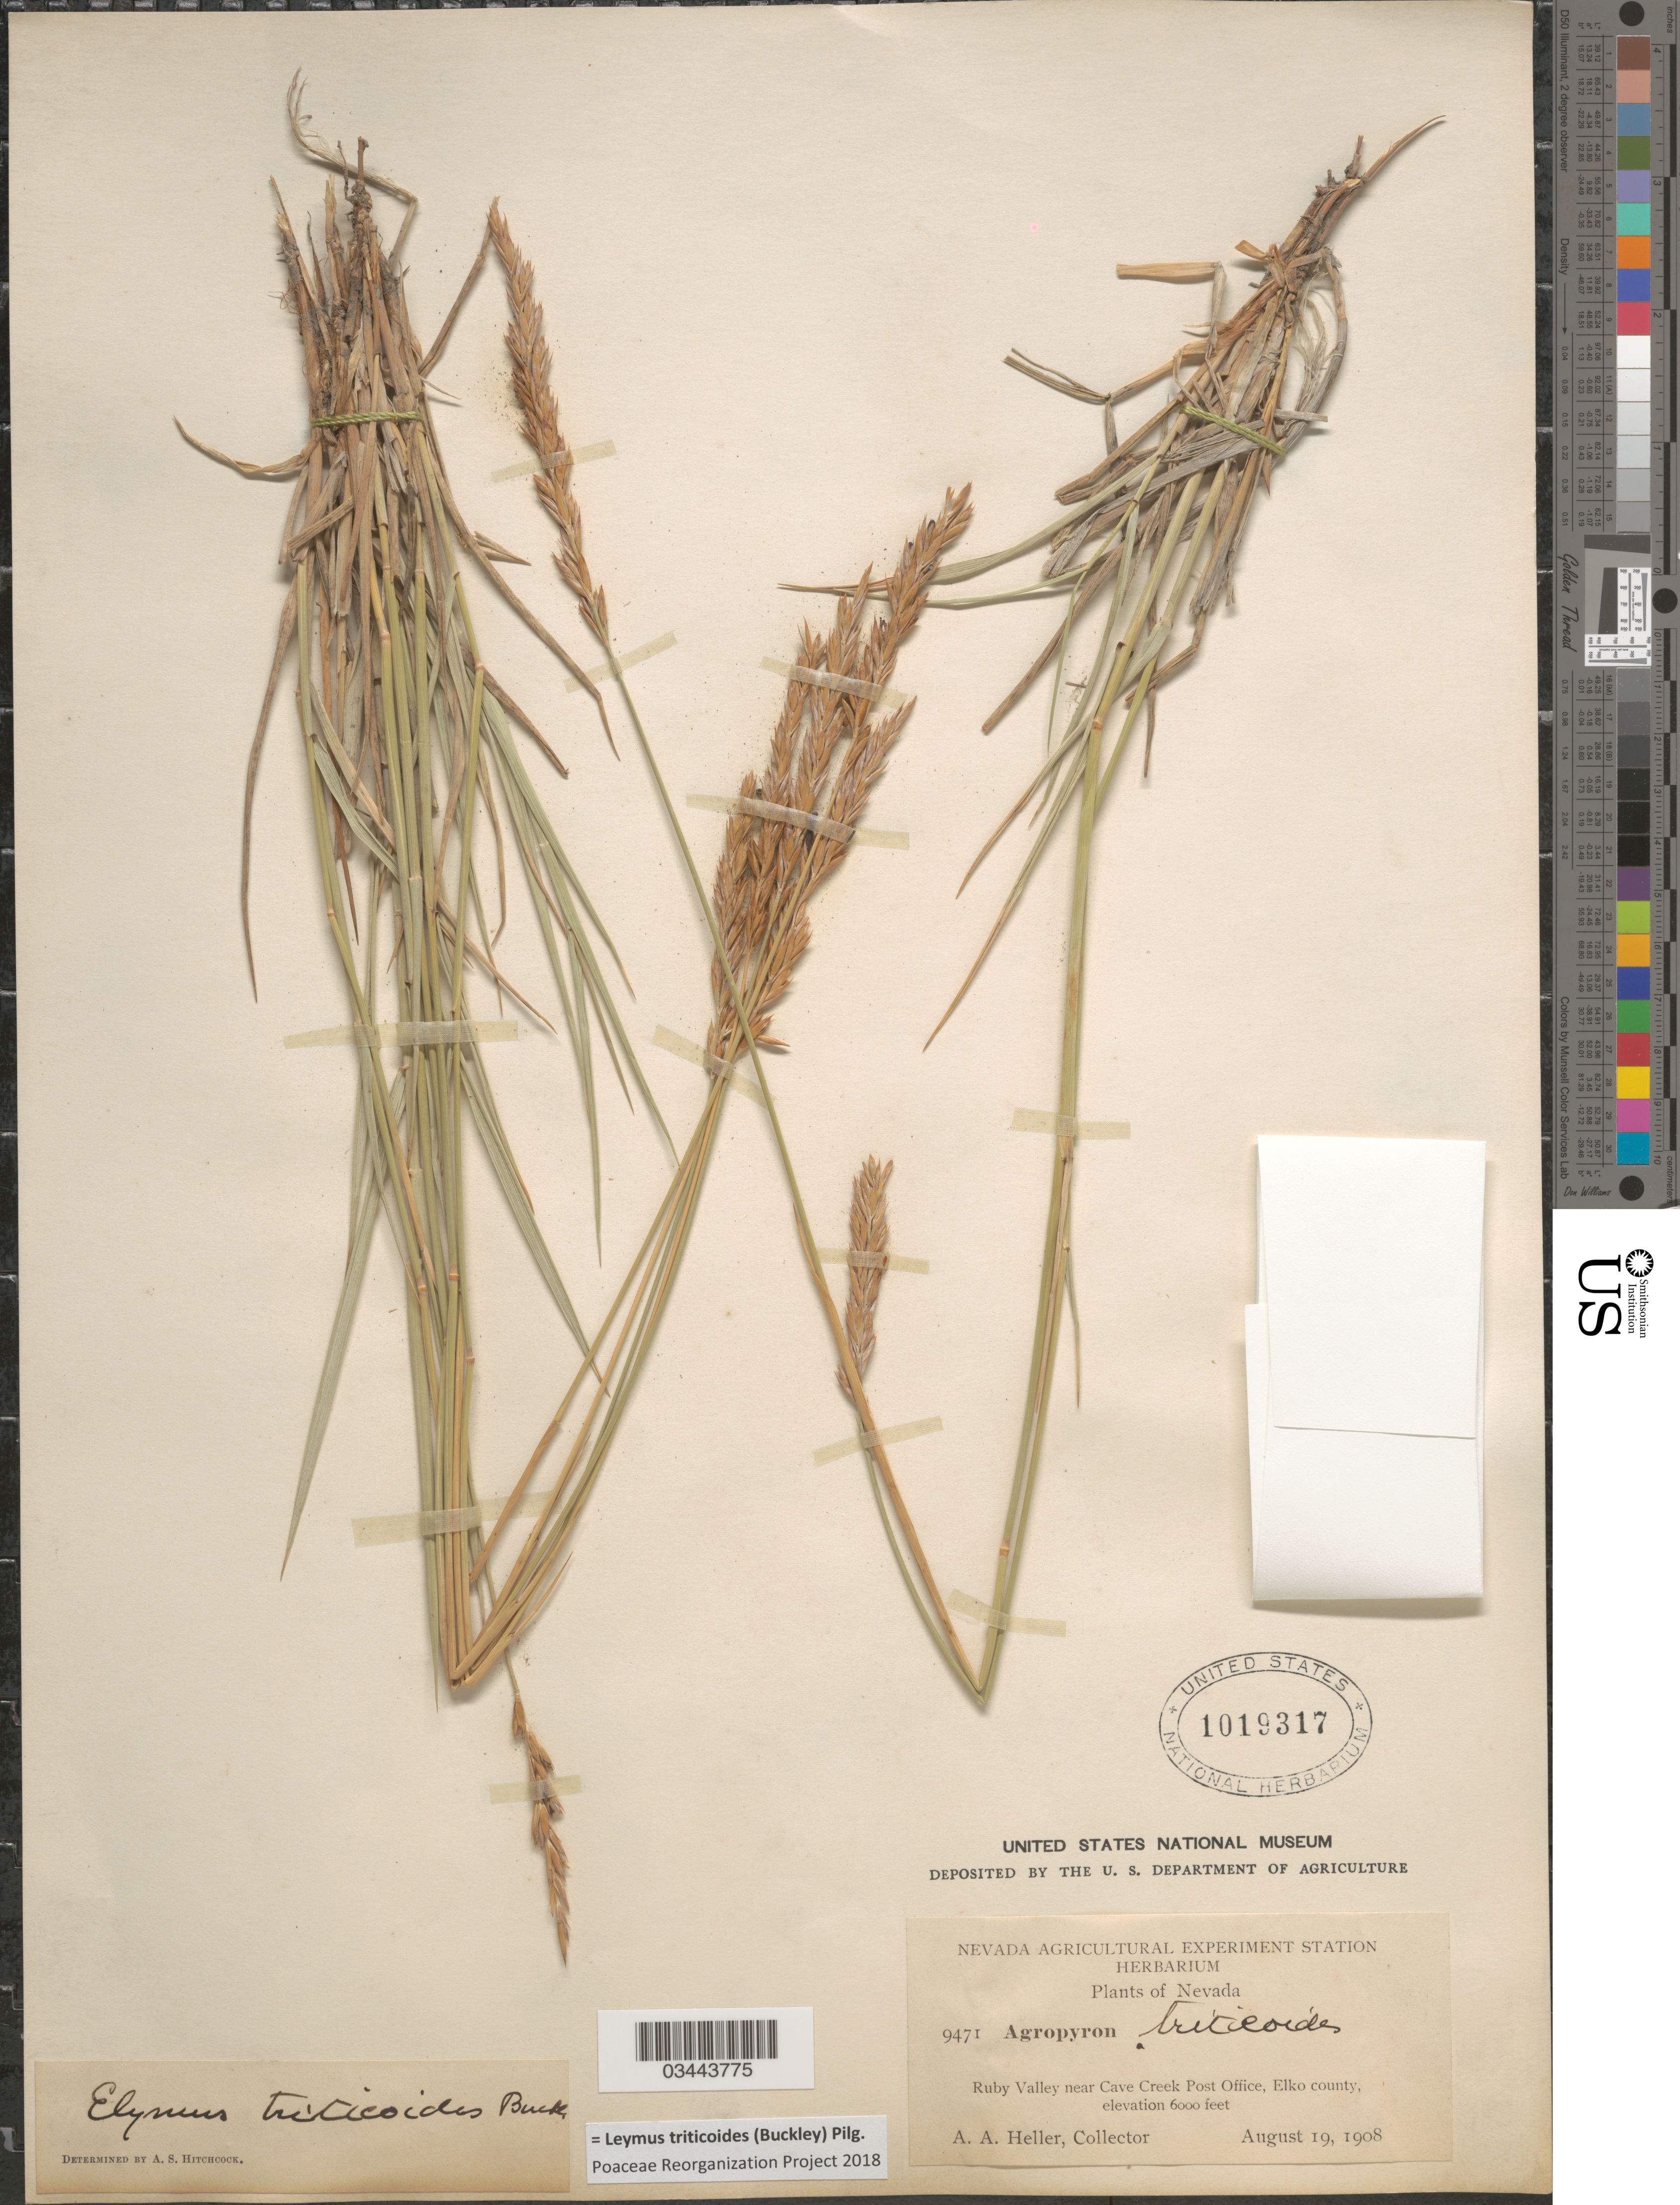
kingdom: Plantae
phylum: Tracheophyta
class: Liliopsida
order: Poales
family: Poaceae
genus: Leymus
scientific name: Leymus triticoides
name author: (Buckley) Pilg.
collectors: A. A. Heller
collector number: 9471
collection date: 1908-08-19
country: United States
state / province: Nevada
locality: Ruby Valley near Cave Creek Post Office, Elko county.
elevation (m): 1829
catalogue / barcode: US 1019317